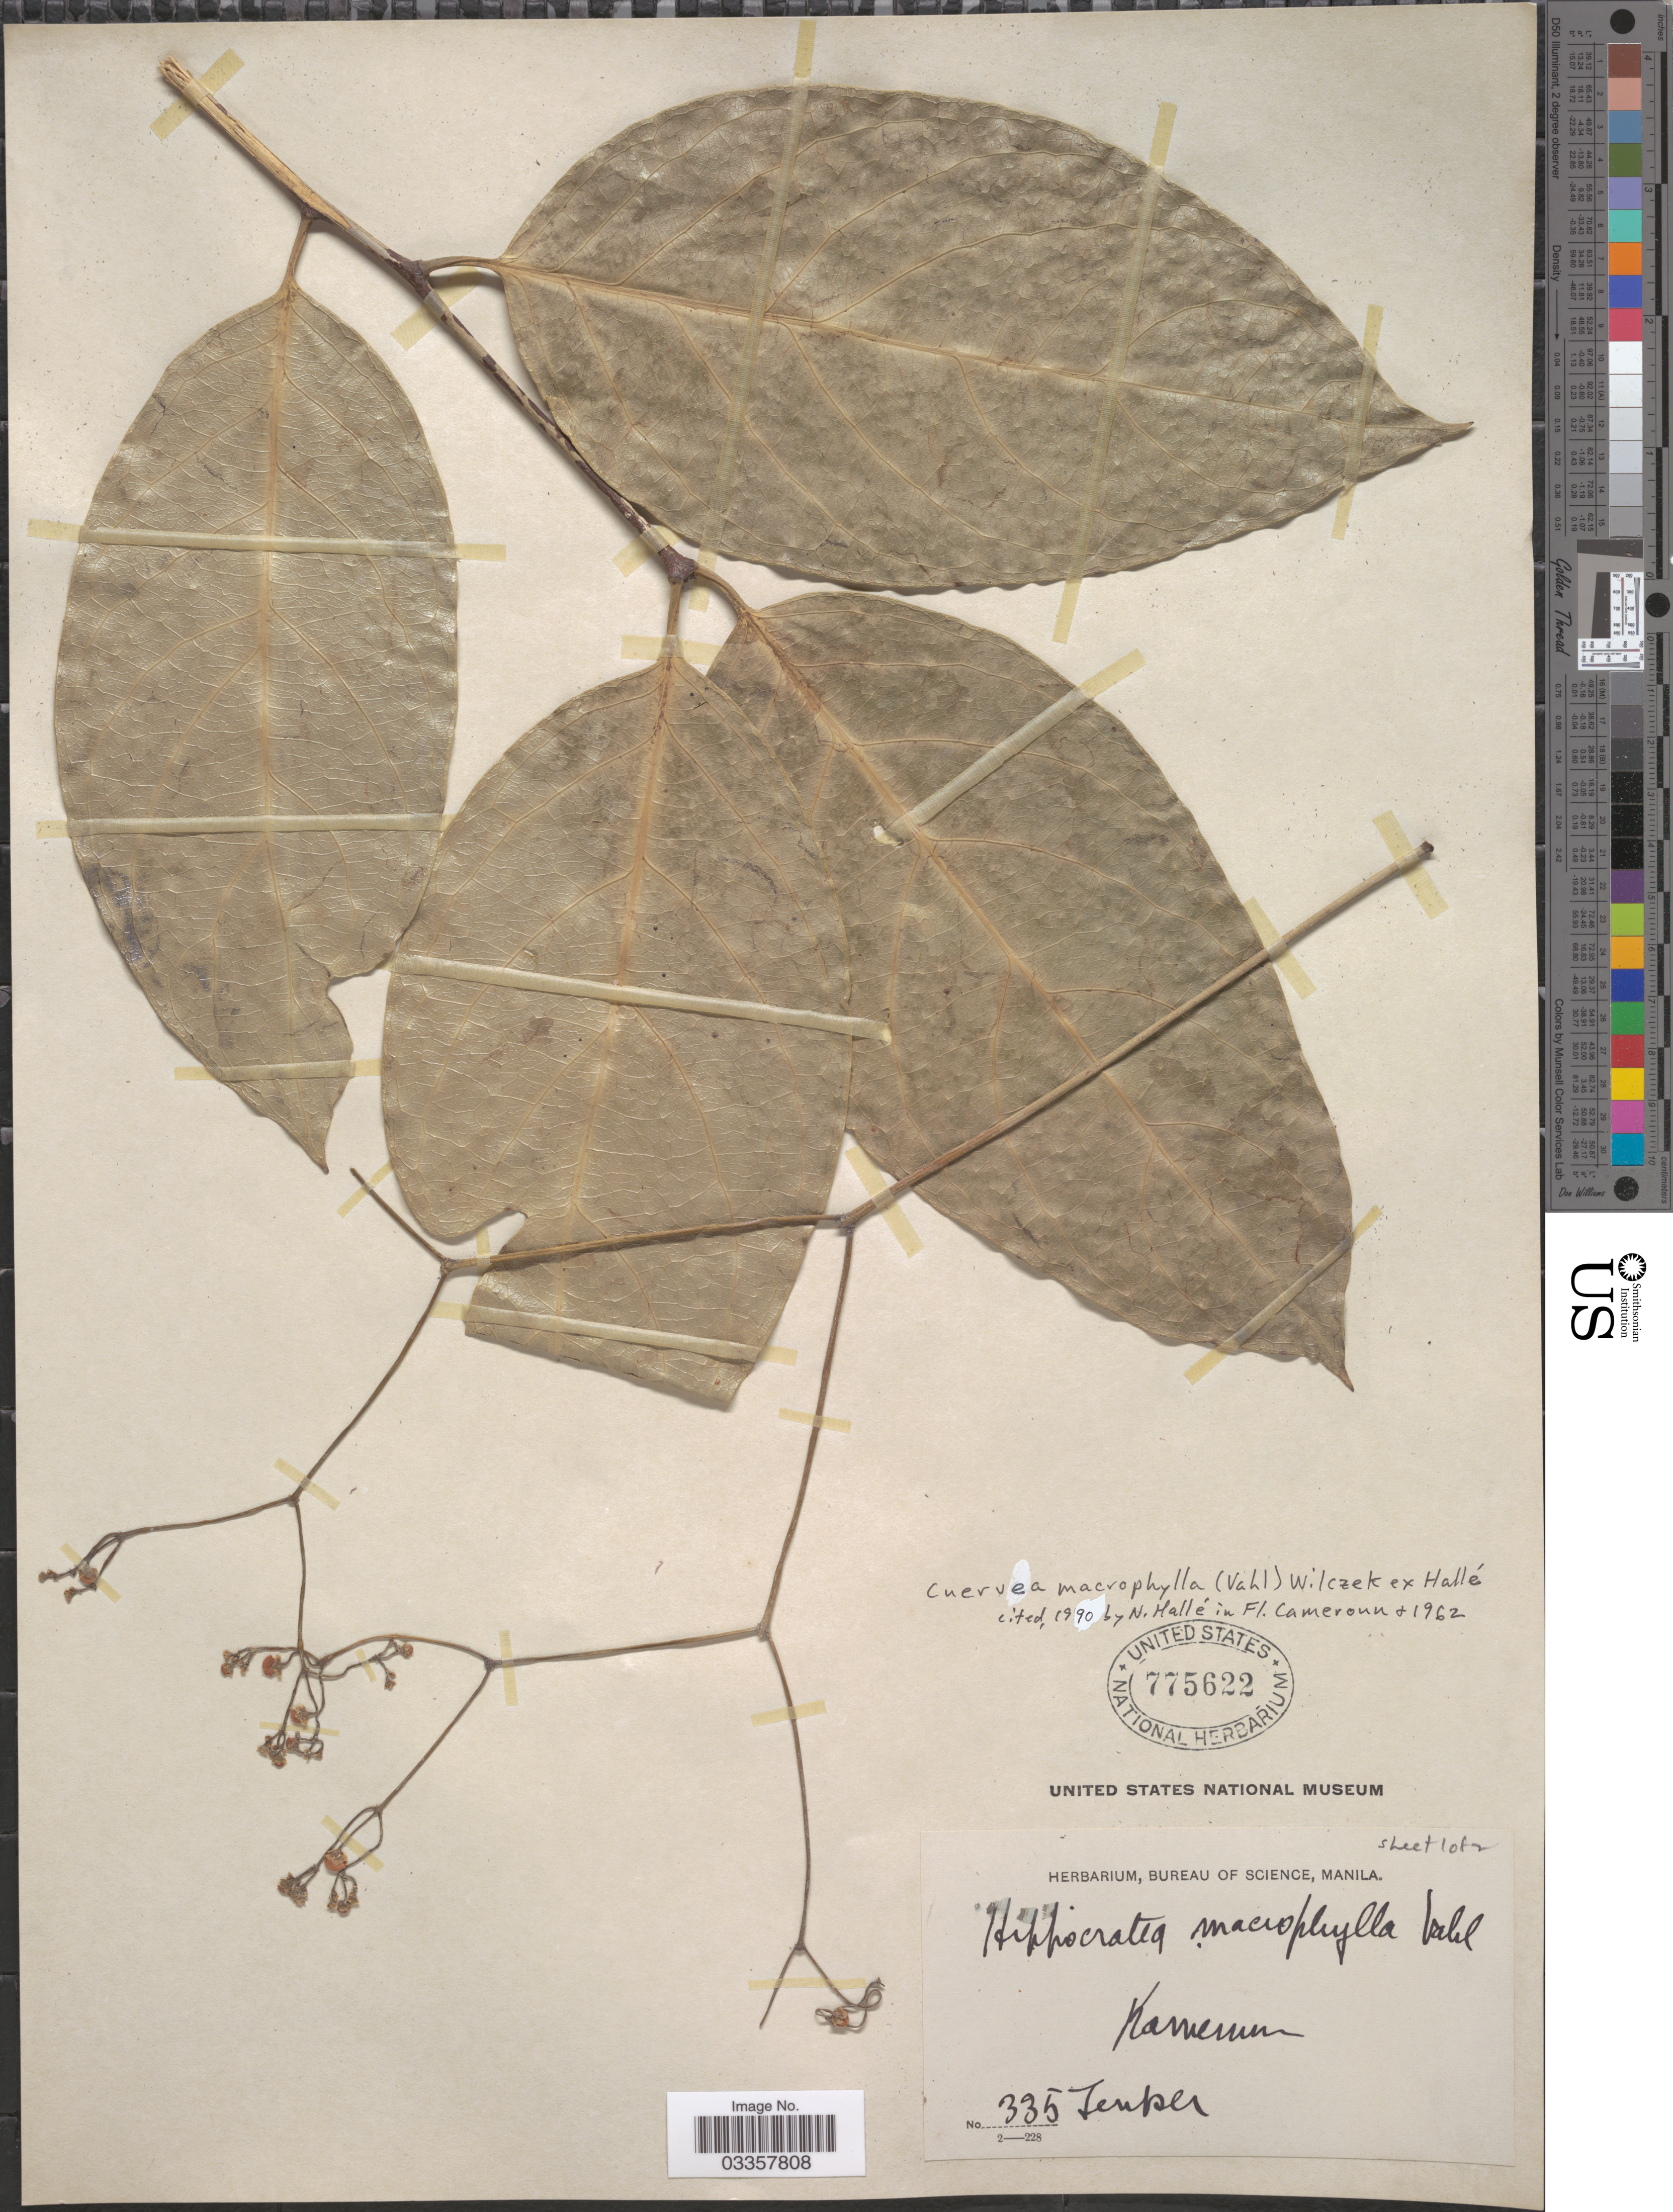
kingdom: Plantae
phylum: Tracheophyta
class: Magnoliopsida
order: Celastrales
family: Celastraceae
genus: Cuervea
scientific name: Cuervea macrophylla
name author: Vahl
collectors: Temper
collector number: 335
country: Cameroon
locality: Kamerun.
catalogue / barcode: US 775622